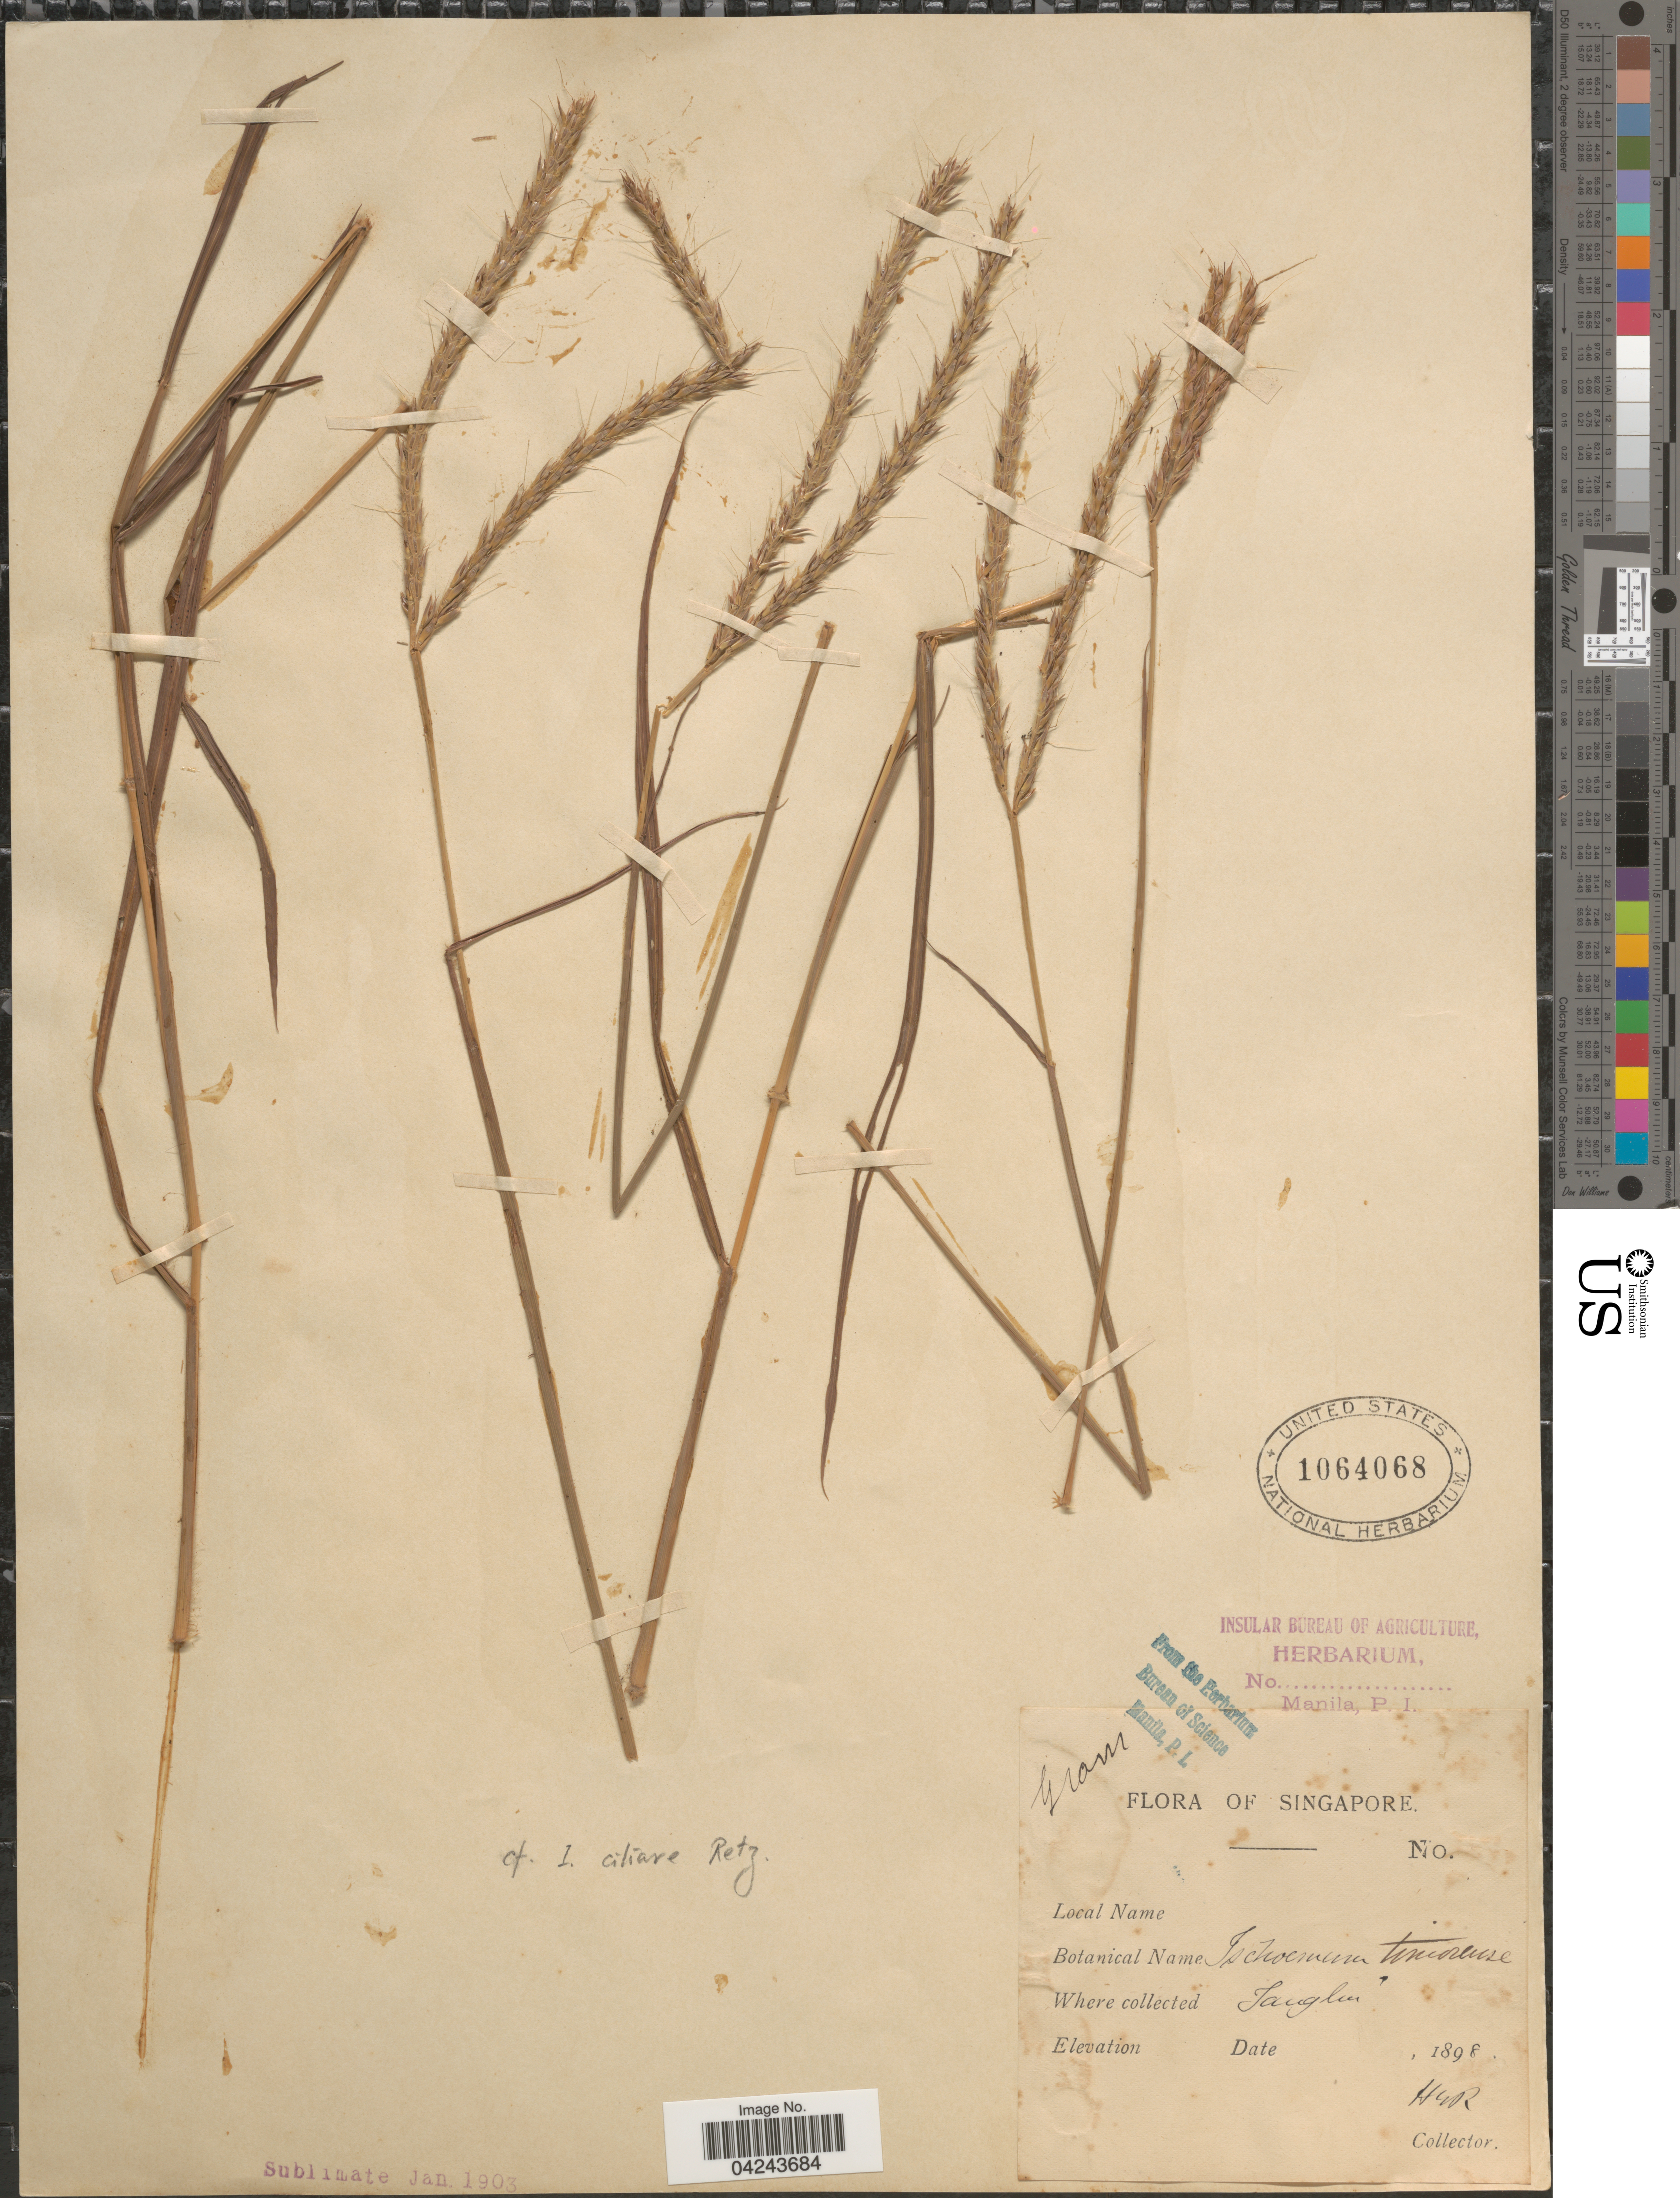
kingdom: Plantae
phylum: Tracheophyta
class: Liliopsida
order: Poales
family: Poaceae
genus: Ischaemum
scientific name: Ischaemum timorense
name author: Kunth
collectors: H. W. R.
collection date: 1898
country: Singapore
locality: Tanglin.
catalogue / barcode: US 1064068